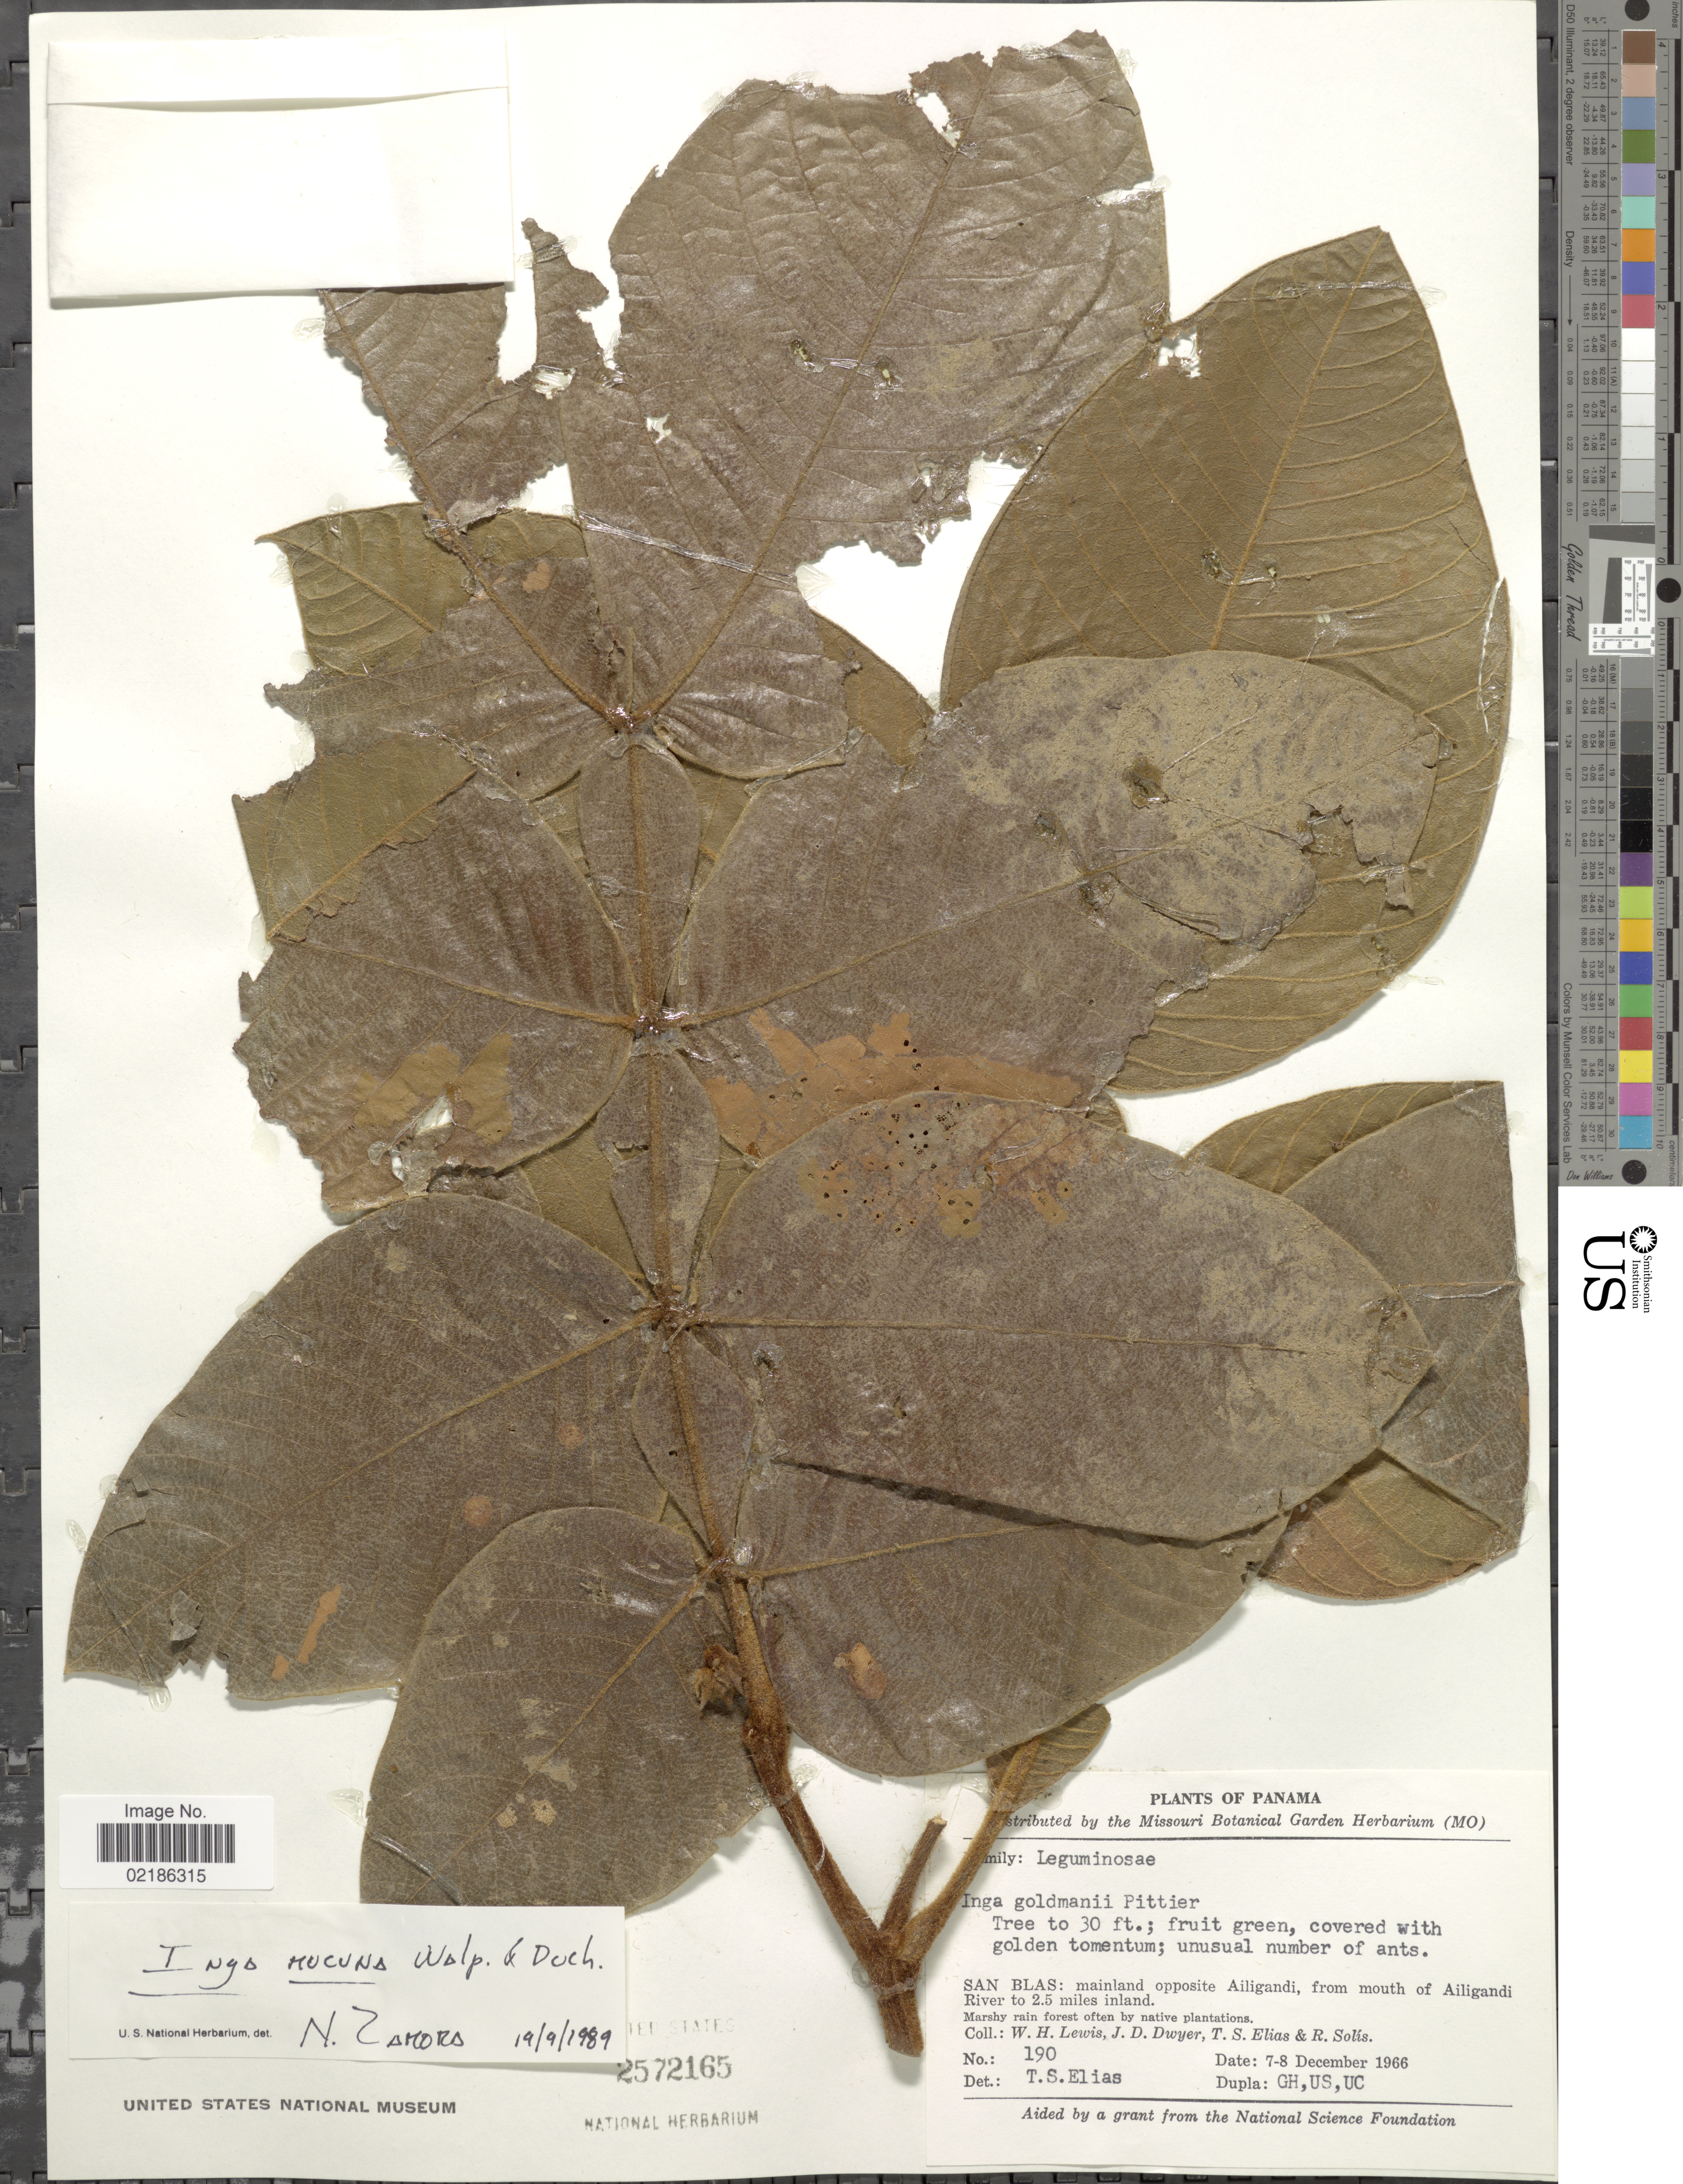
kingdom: Plantae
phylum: Tracheophyta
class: Magnoliopsida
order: Fabales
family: Fabaceae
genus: Inga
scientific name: Inga mucuna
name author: Walp.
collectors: W. H. Lewis, J. D. Dwyer, T. S. Elias & R. Solis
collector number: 190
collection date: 1966-12-07/1966-12-08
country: Panama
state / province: Kuna Yala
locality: San Blas, mainland opposite Ailigandi, from mouth of Ailigandi River to 2.5 miles inland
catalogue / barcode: US 2572165